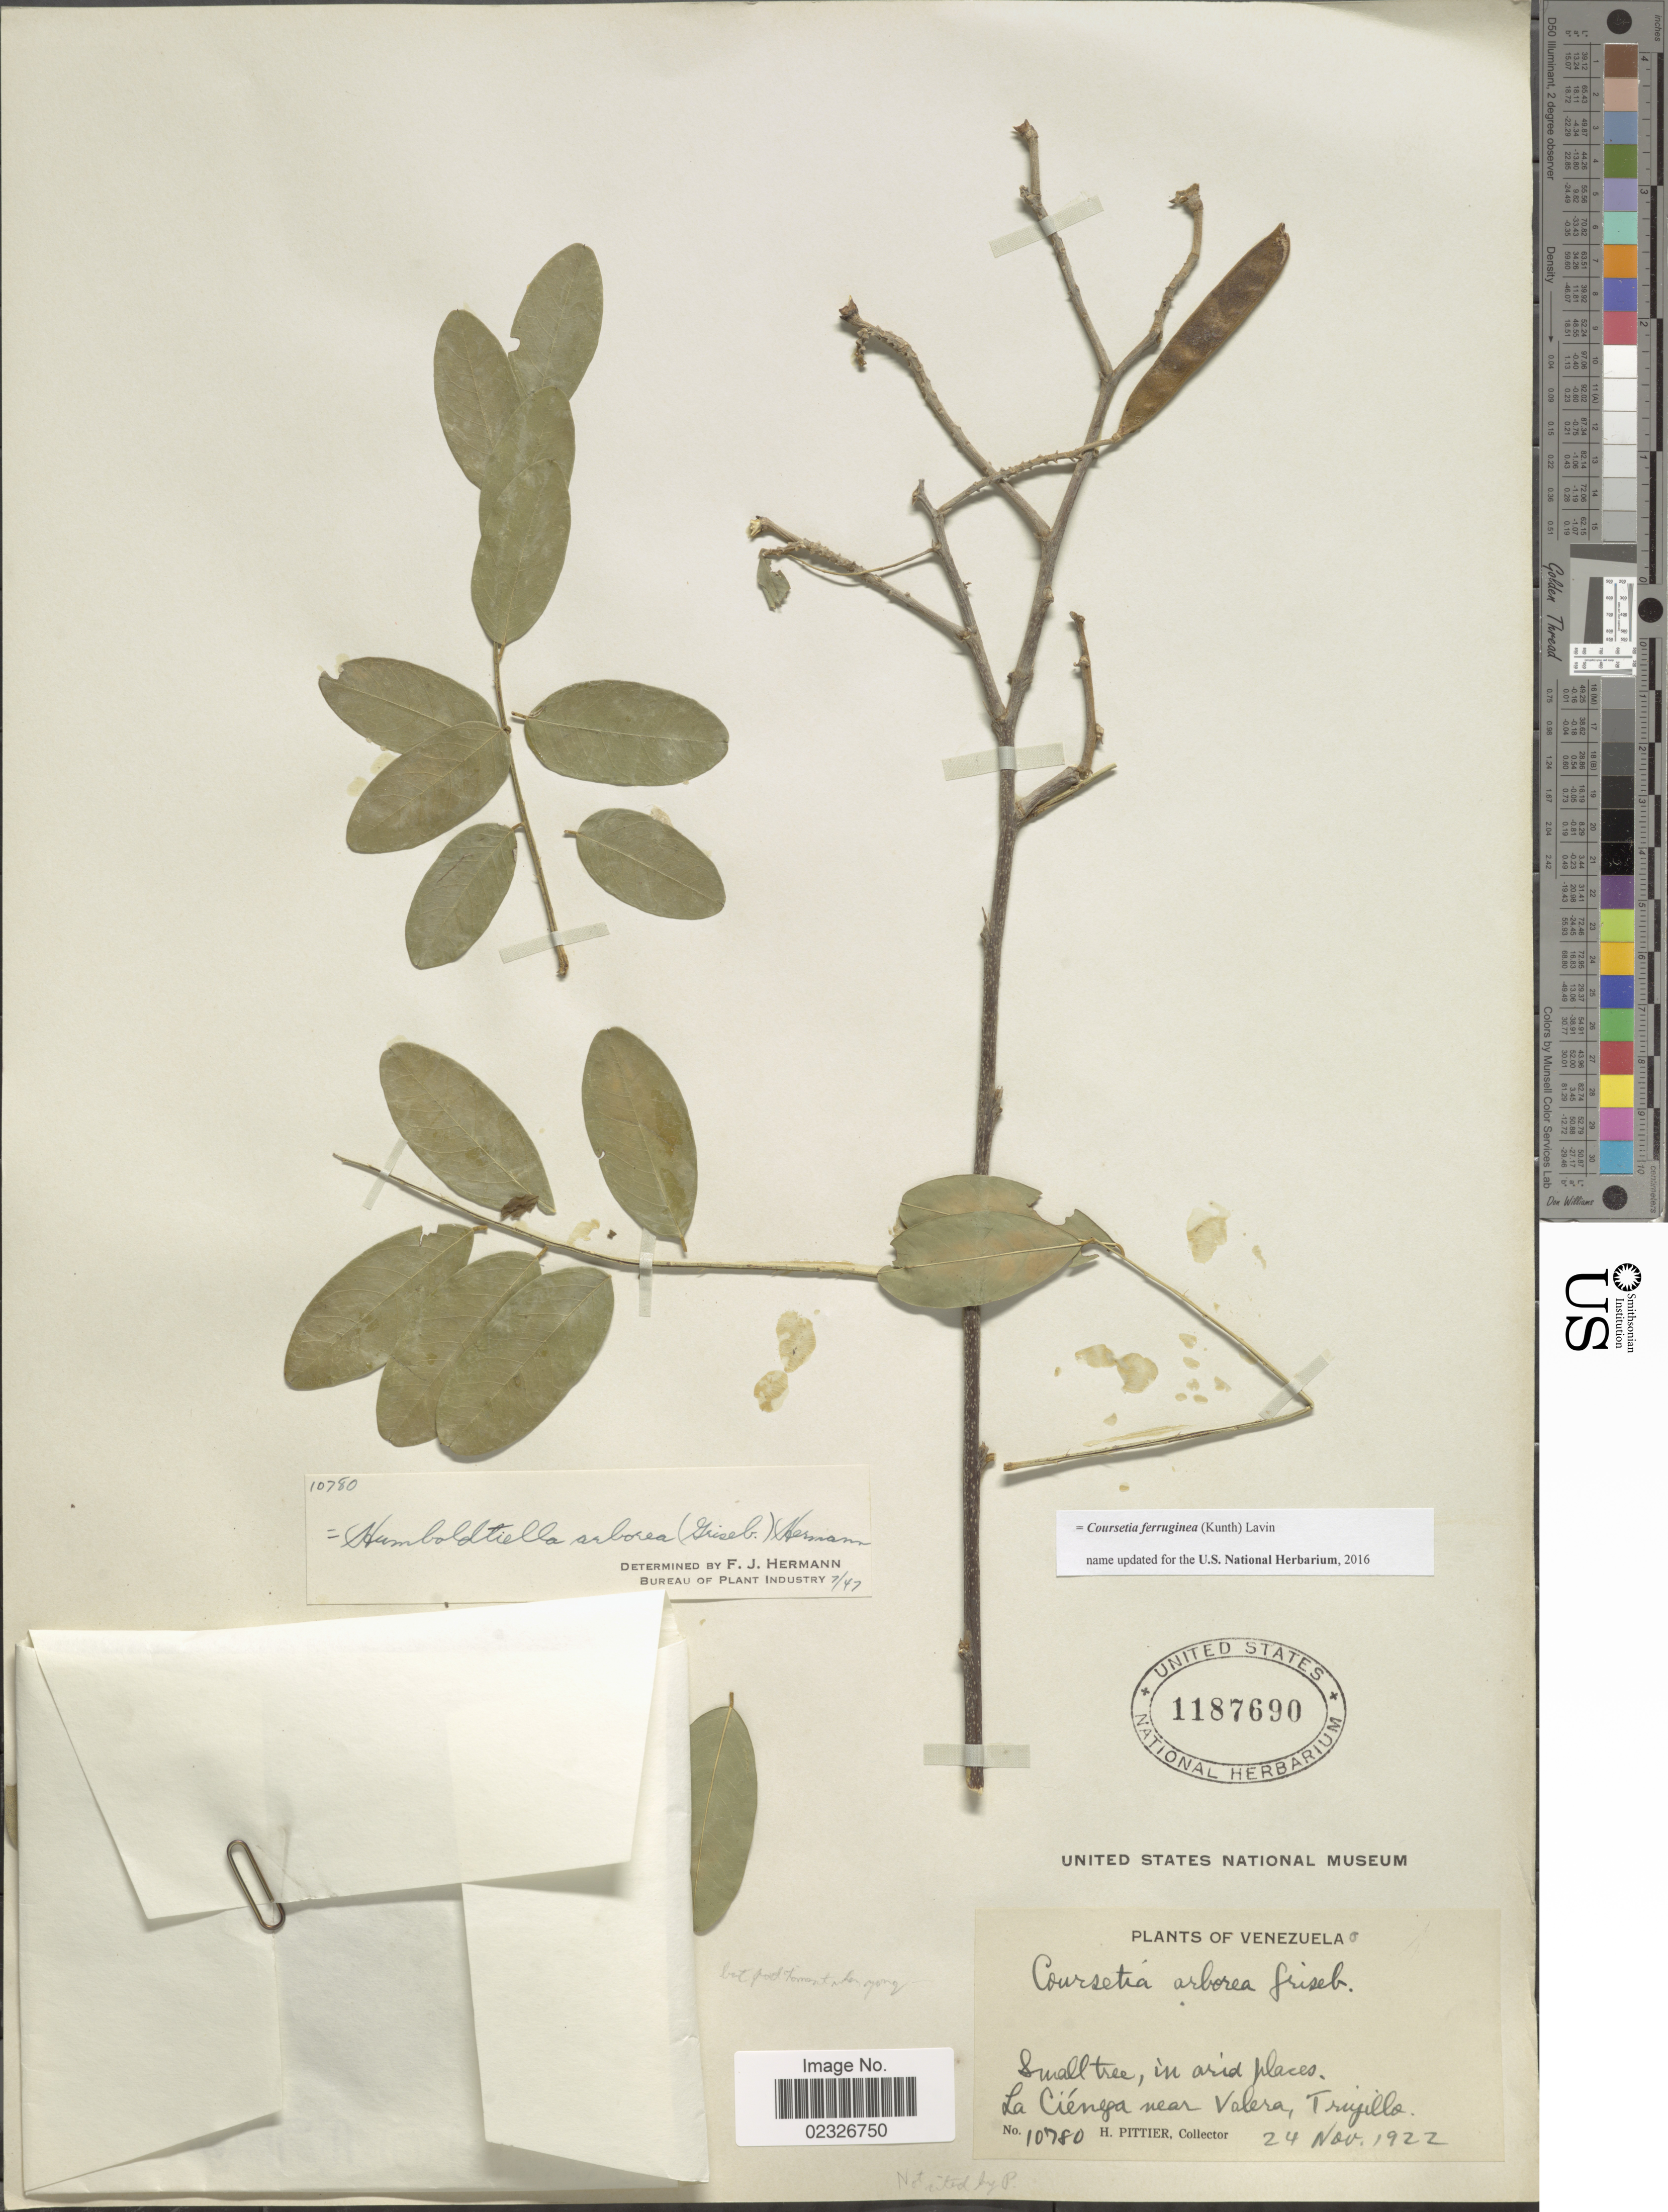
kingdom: Plantae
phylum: Tracheophyta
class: Magnoliopsida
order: Fabales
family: Fabaceae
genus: Coursetia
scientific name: Coursetia ferruginea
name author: (Kunth) Lavin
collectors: H. F. Pittier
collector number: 10780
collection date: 1922-11-24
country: Venezuela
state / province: Trujillo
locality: La Ciénega near Valera, Trujillo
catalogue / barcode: US 1187690